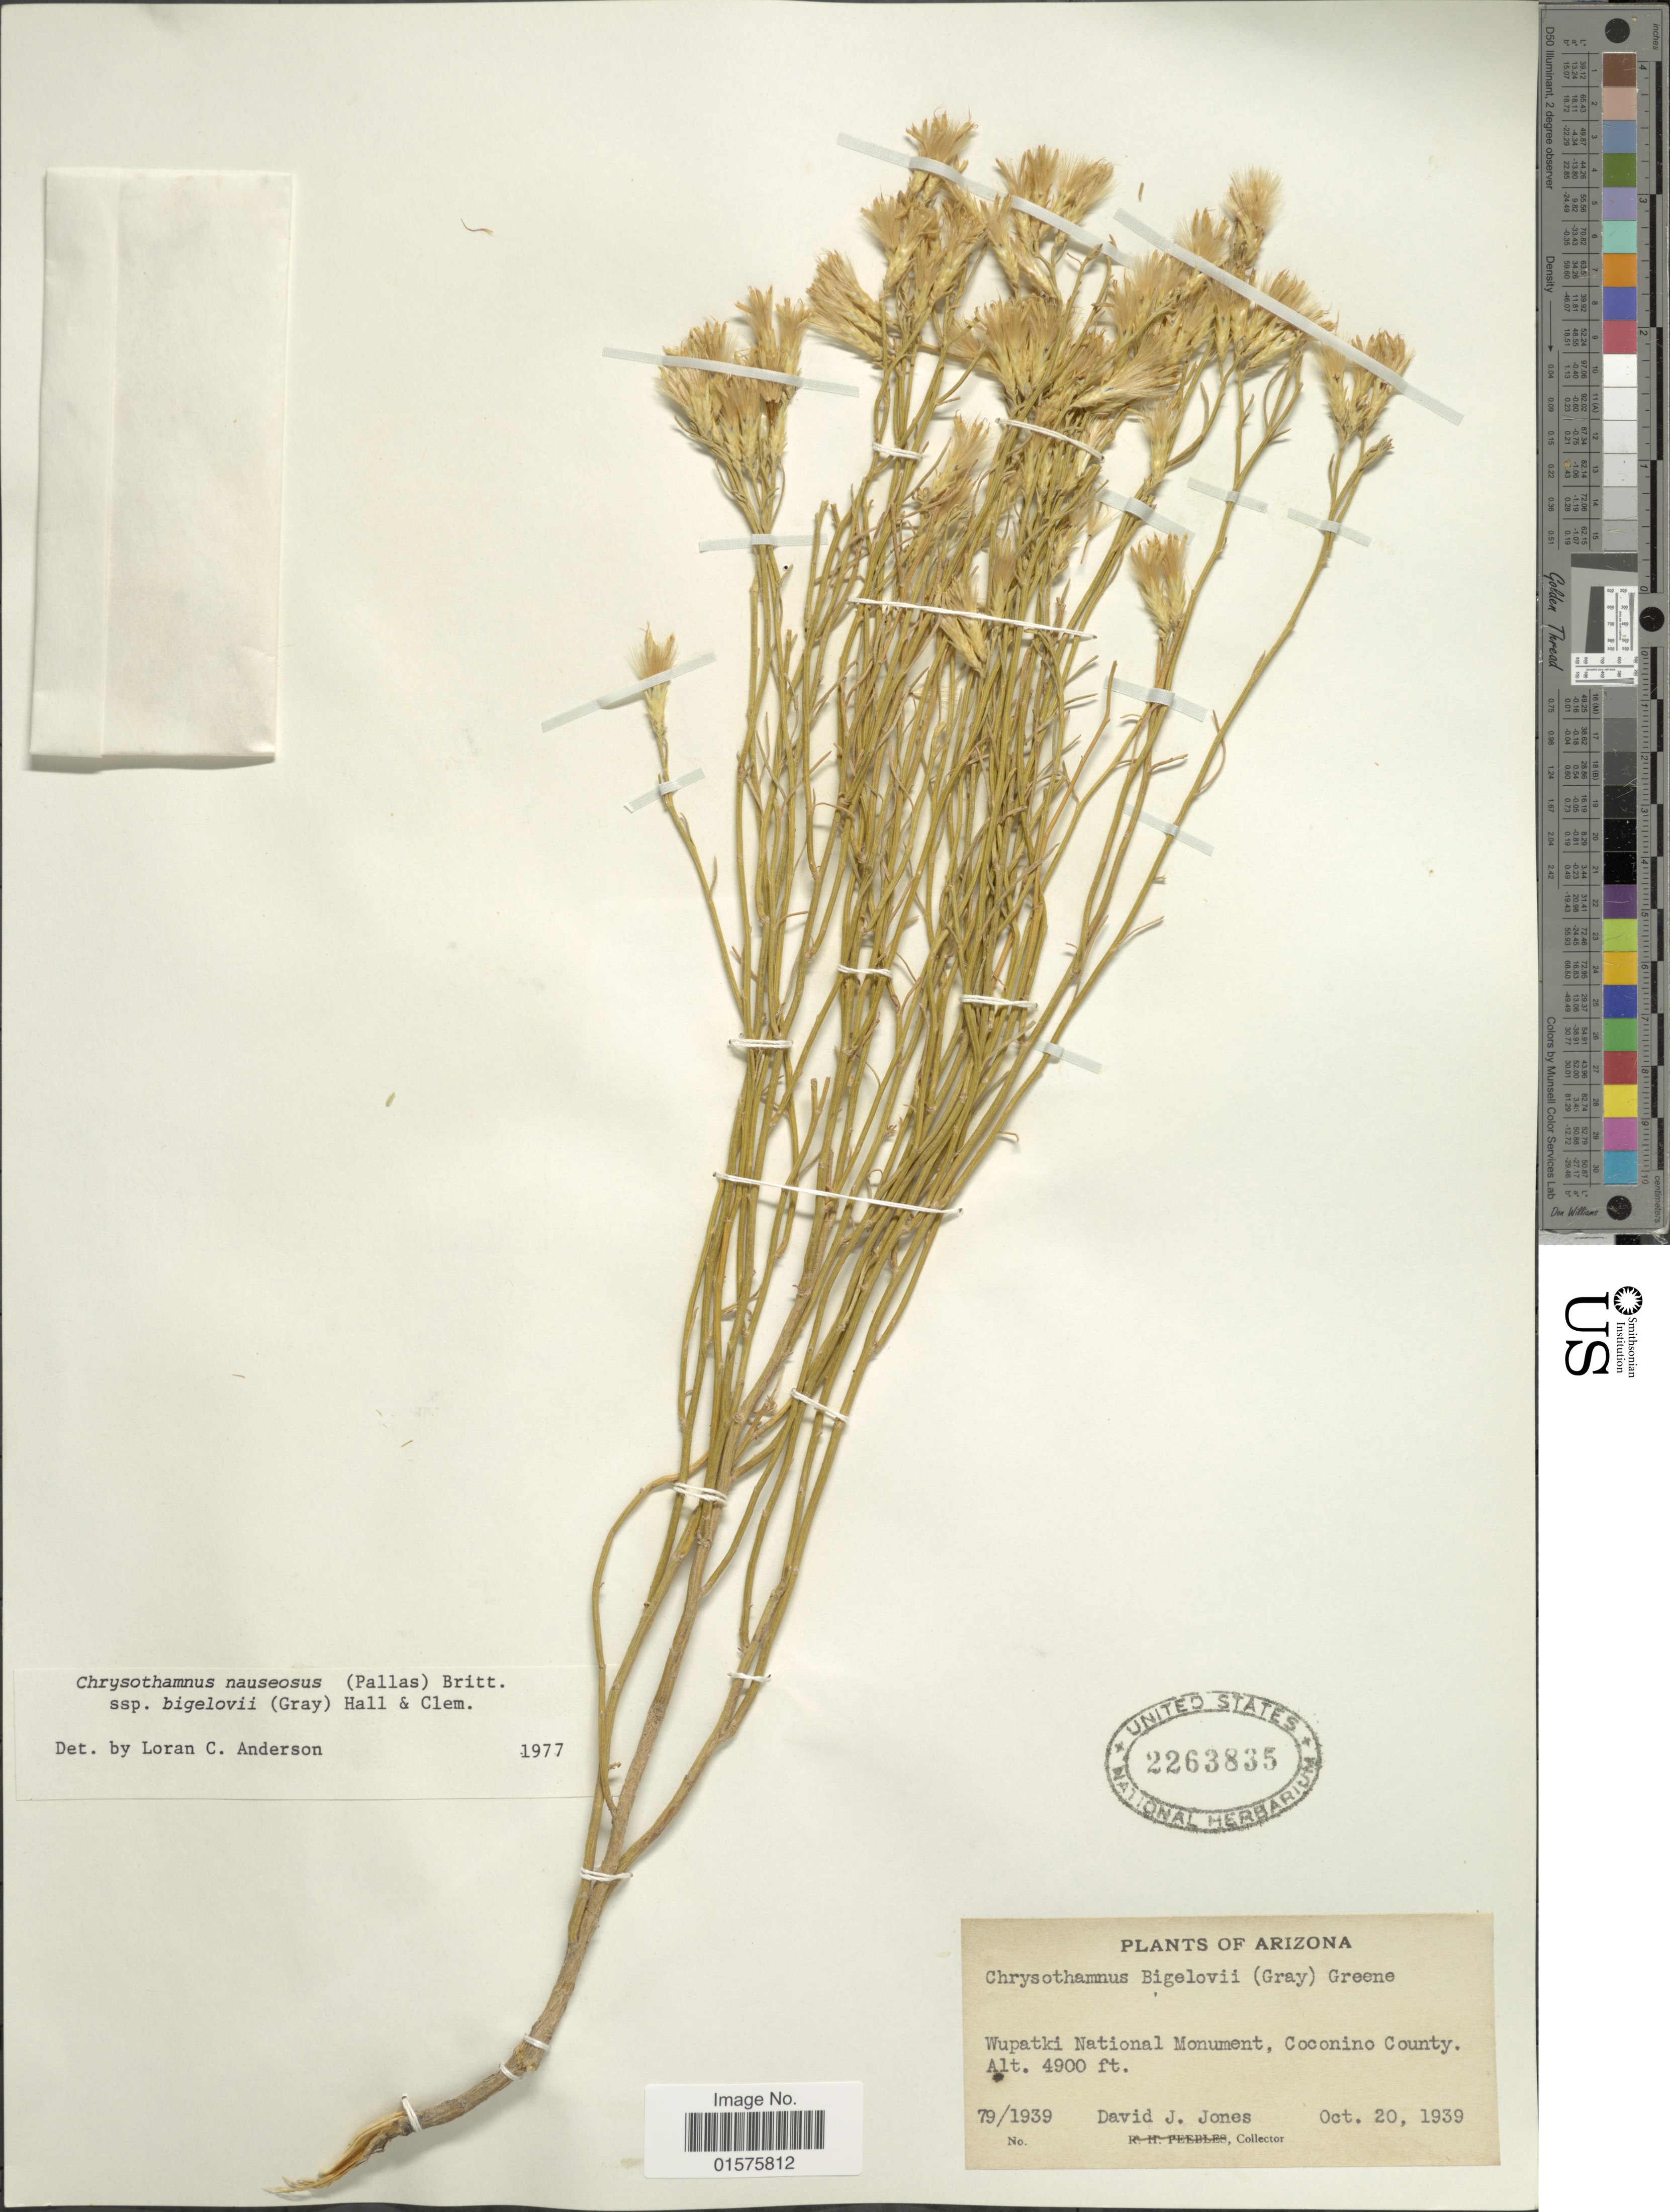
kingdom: Plantae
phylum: Tracheophyta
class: Magnoliopsida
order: Asterales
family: Asteraceae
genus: Ericameria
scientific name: Ericameria nauseosa var. bigelovii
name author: (A. Gray) G.L. Nesom & G.I. Baird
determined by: Urbatsch, Lowell E., Curator (LSU), Louisiana State University (UNITED STATES)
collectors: D. L. Jones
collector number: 79/1939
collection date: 1939-10-20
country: United States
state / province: Arizona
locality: Wupatki National Monument, Coconino County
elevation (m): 1494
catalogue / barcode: US 2263835